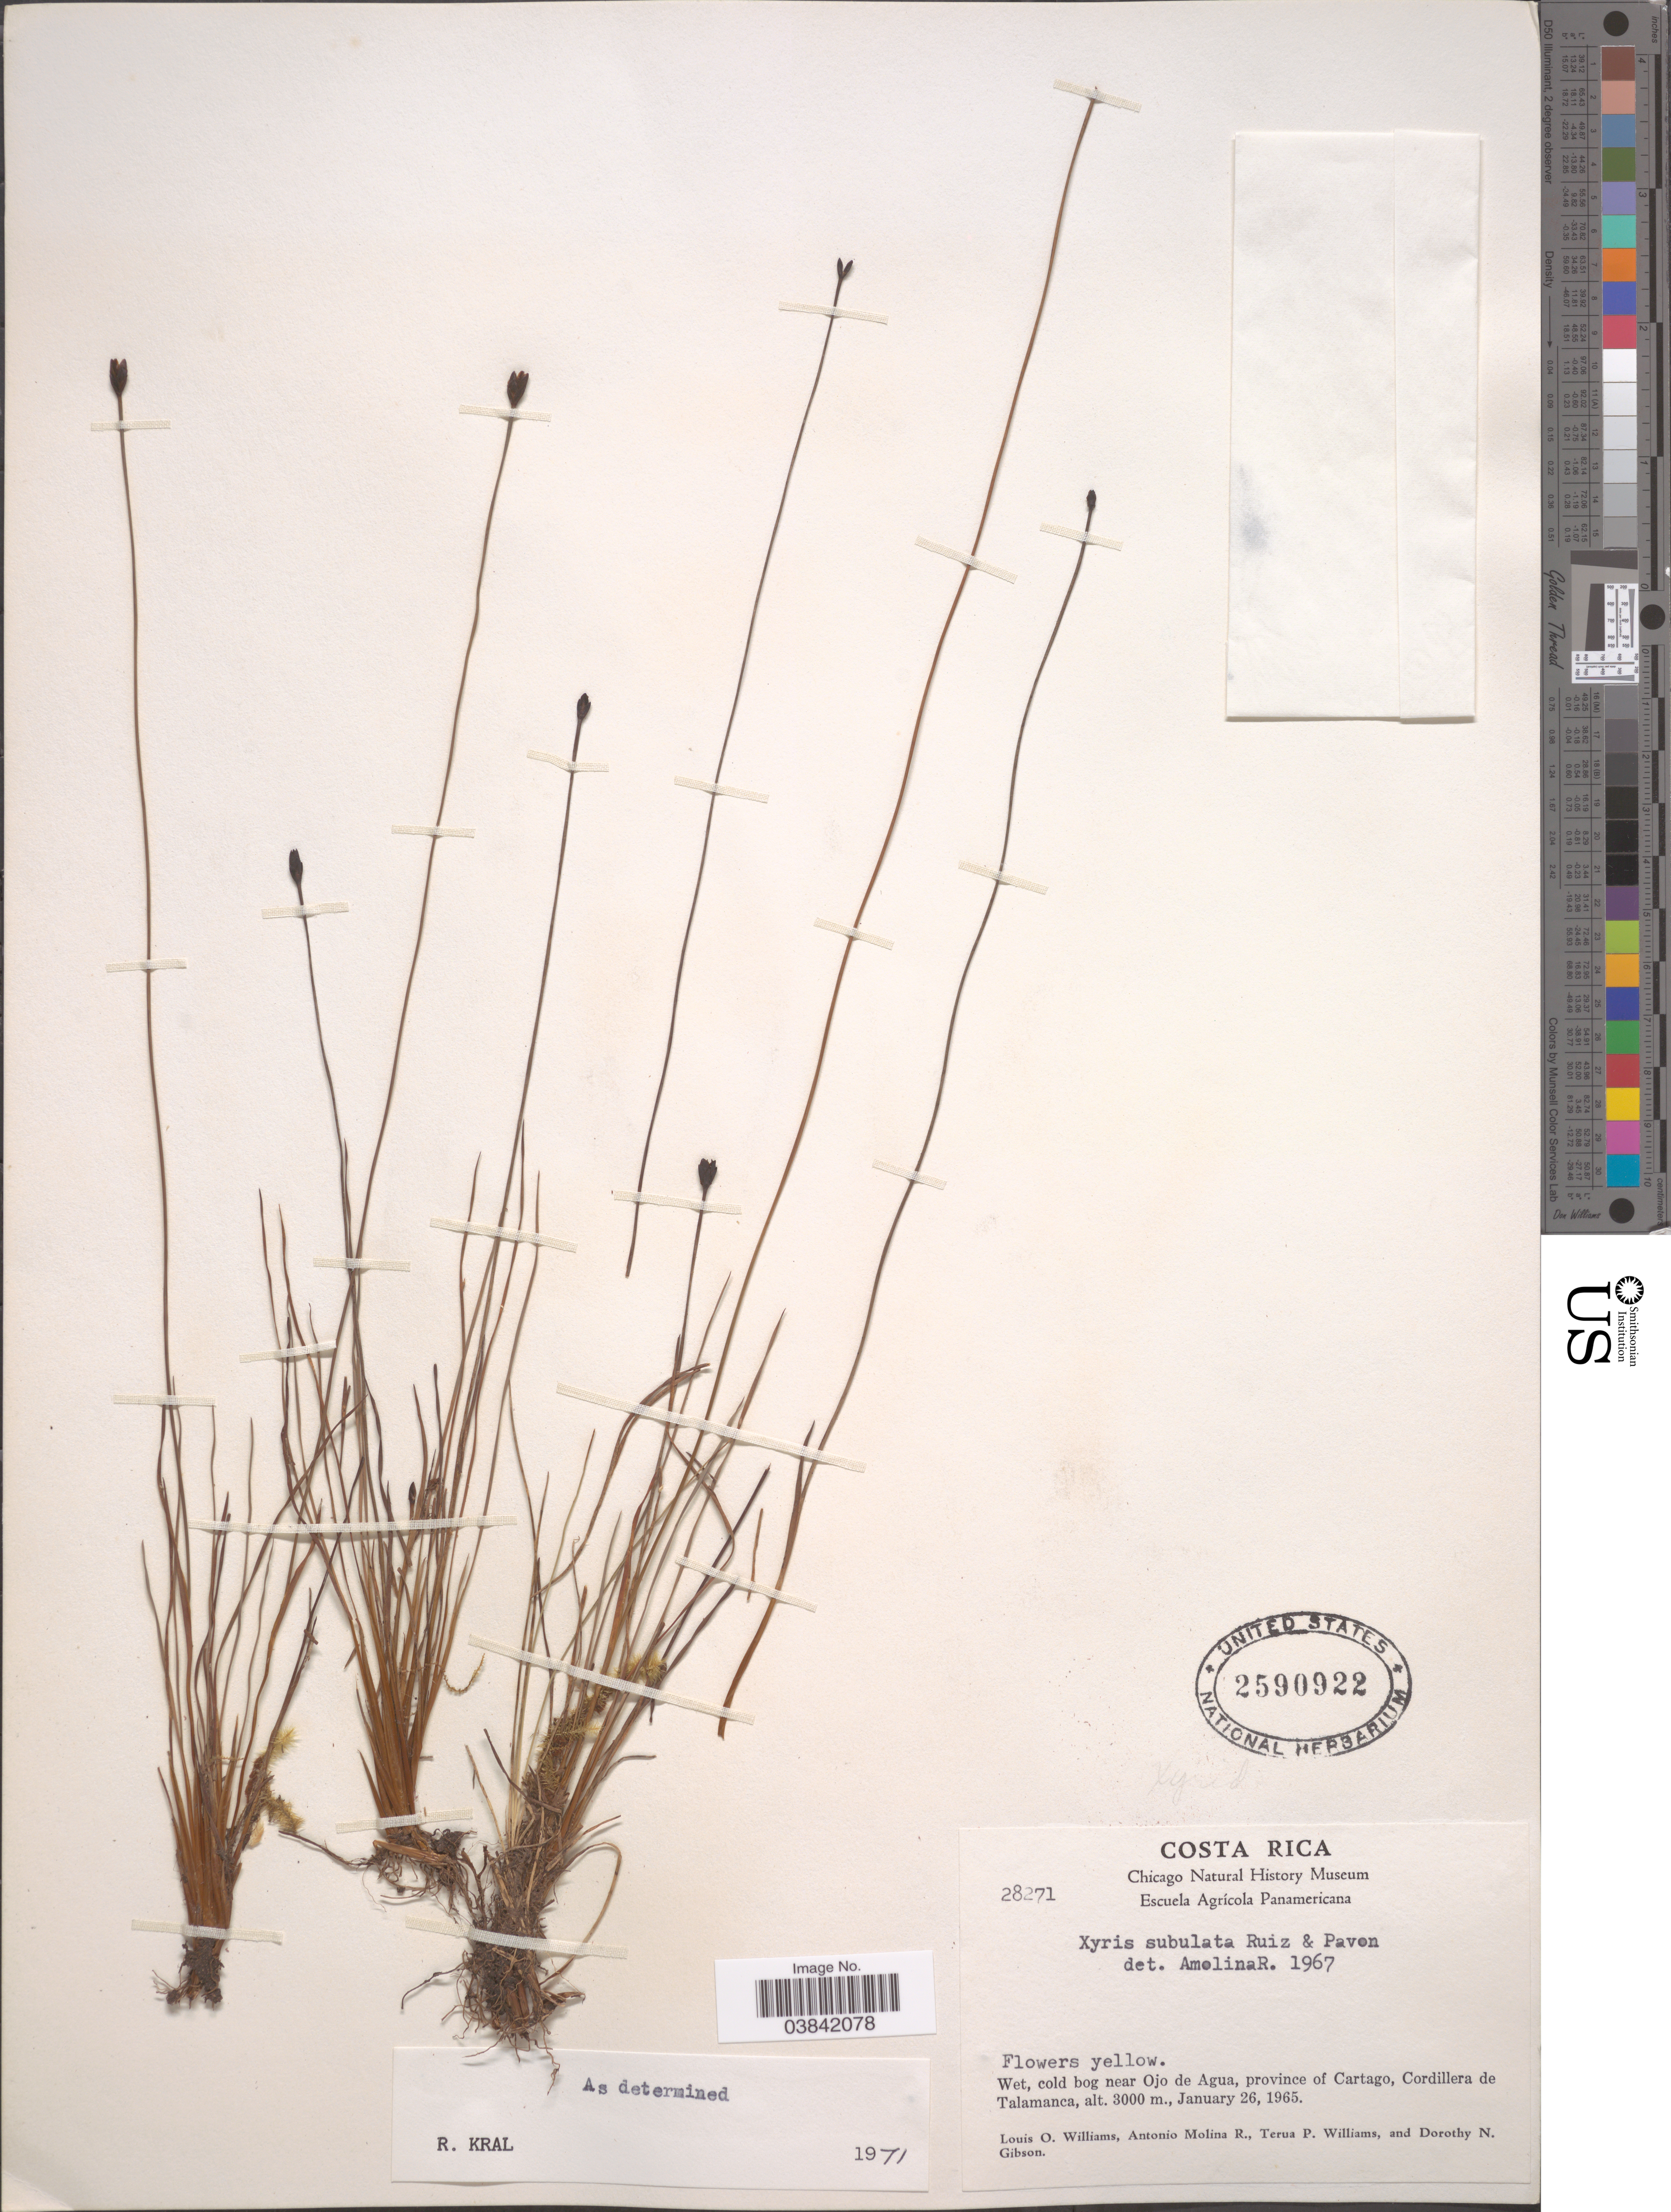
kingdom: Plantae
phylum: Tracheophyta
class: Liliopsida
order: Poales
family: Xyridaceae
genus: Xyris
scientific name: Xyris subulata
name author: Ruiz & Pav.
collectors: L. O. Williams, A. Molina R., T. Williams & D. N. Gibson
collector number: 28271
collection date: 1965-01-26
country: Costa Rica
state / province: Cartago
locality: Wet, cold bog near Ojo de Agua, Cordillera de Talamanca.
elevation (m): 3000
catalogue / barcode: US 2590922